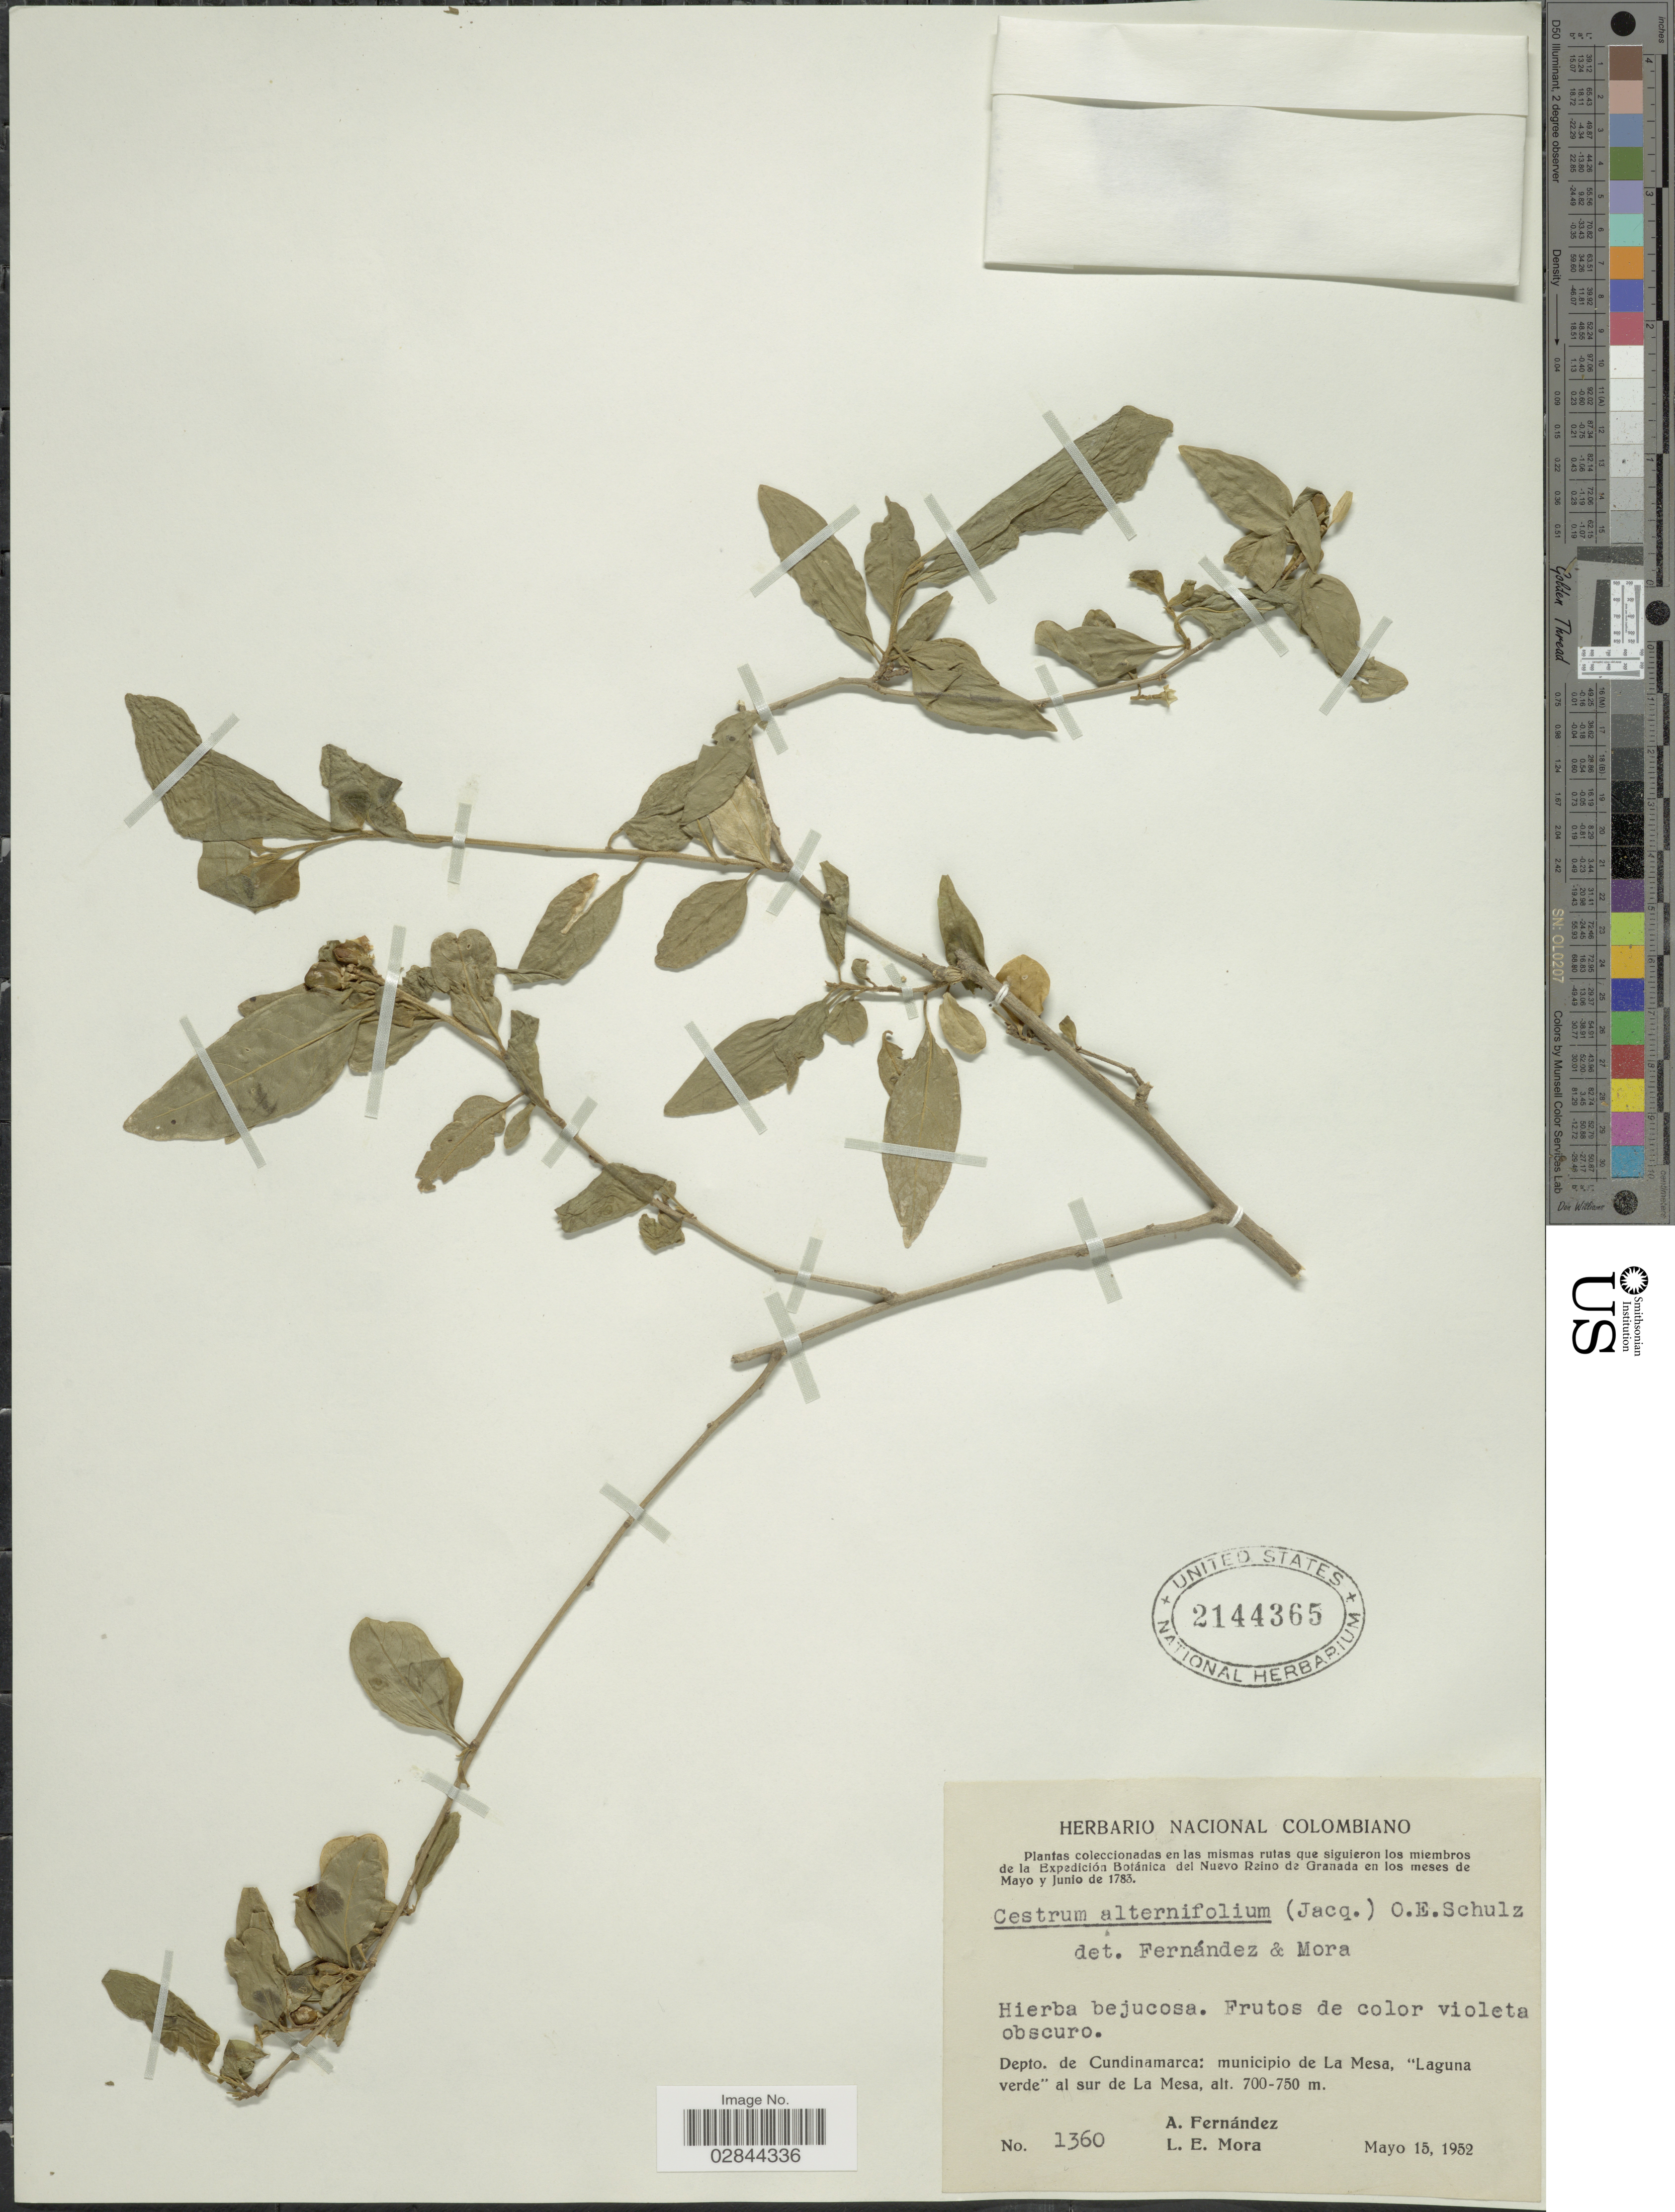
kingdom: Plantae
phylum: Tracheophyta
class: Magnoliopsida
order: Solanales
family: Solanaceae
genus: Cestrum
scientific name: Cestrum alternifolium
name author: (Jacq.) O.E. Schulz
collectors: A. Fernández & L. Mora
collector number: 1360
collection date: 1952-05-15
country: Colombia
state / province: Cundinamarca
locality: Depto. de Cundinamarca, municipio de La Mesa, Laguna verde al sur de La Mesa.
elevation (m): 700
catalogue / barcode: US 2144365